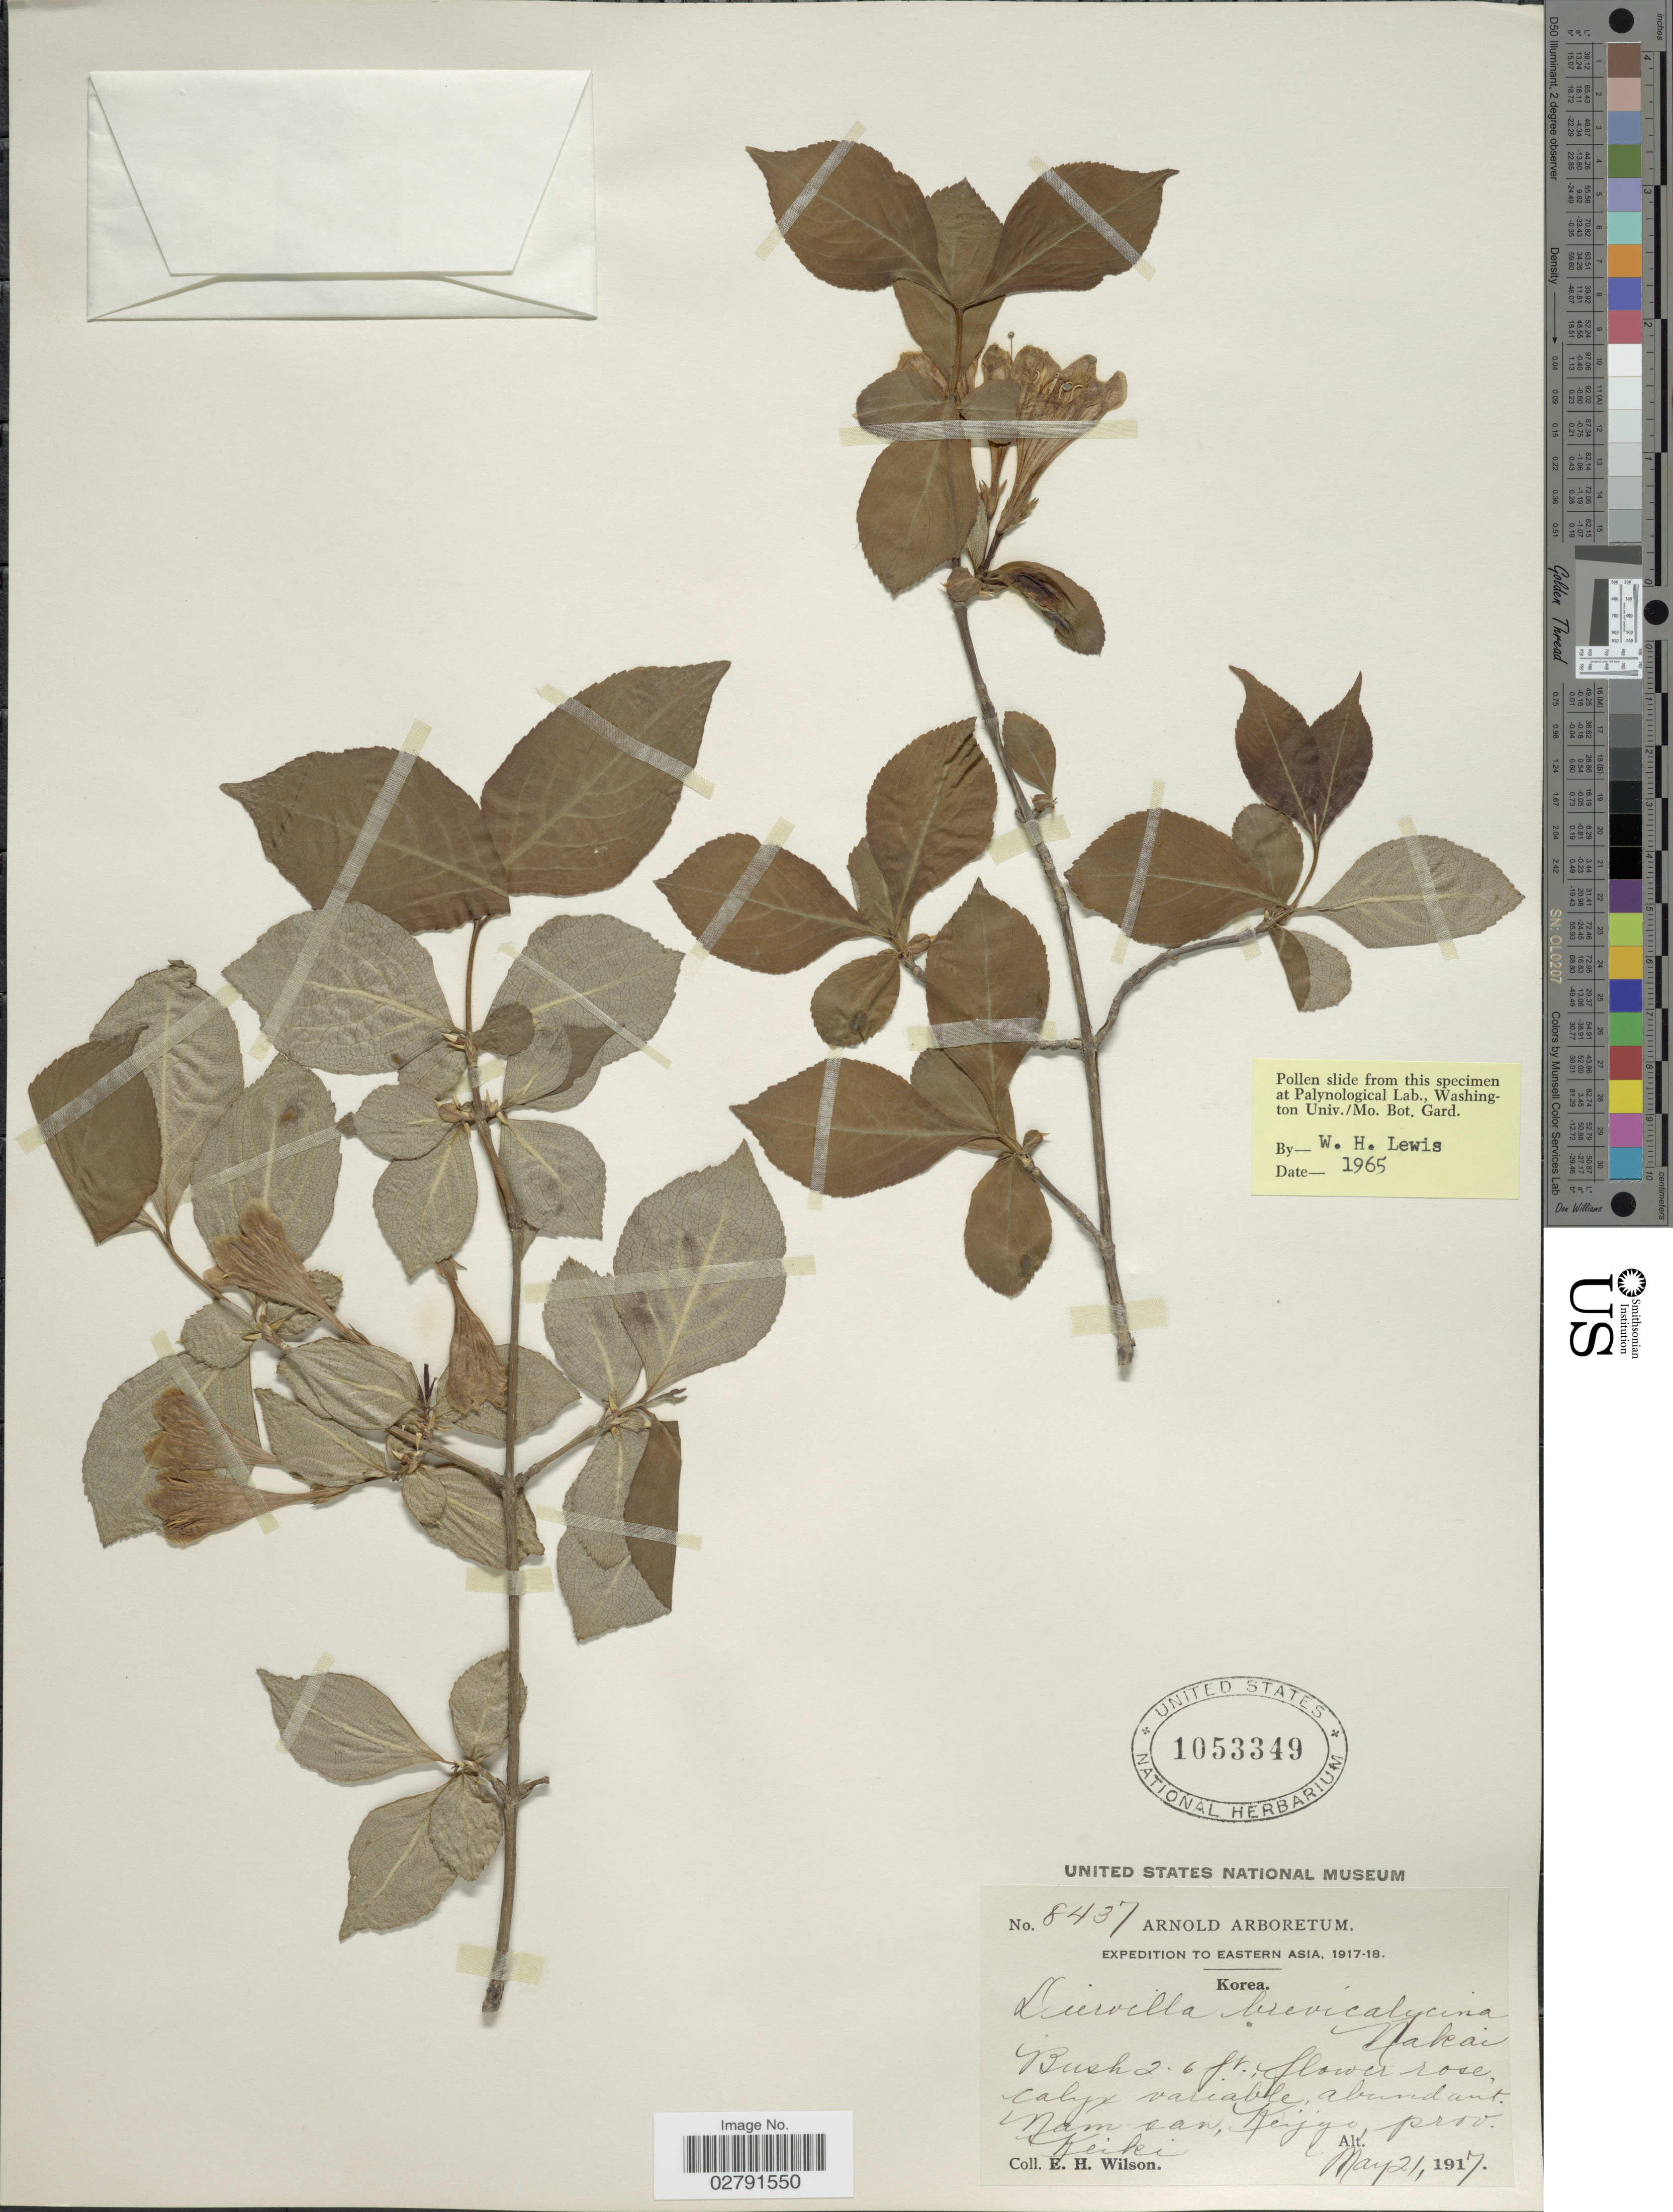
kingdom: Plantae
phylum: Tracheophyta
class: Magnoliopsida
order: Dipsacales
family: Caprifoliaceae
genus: Diervilla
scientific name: Diervilla brevicalycina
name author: Nakai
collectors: E. Wilson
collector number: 8437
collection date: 1917-05-21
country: South Korea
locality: Nam-san, Keijgo, Prov. Keiki.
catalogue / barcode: US 1053349